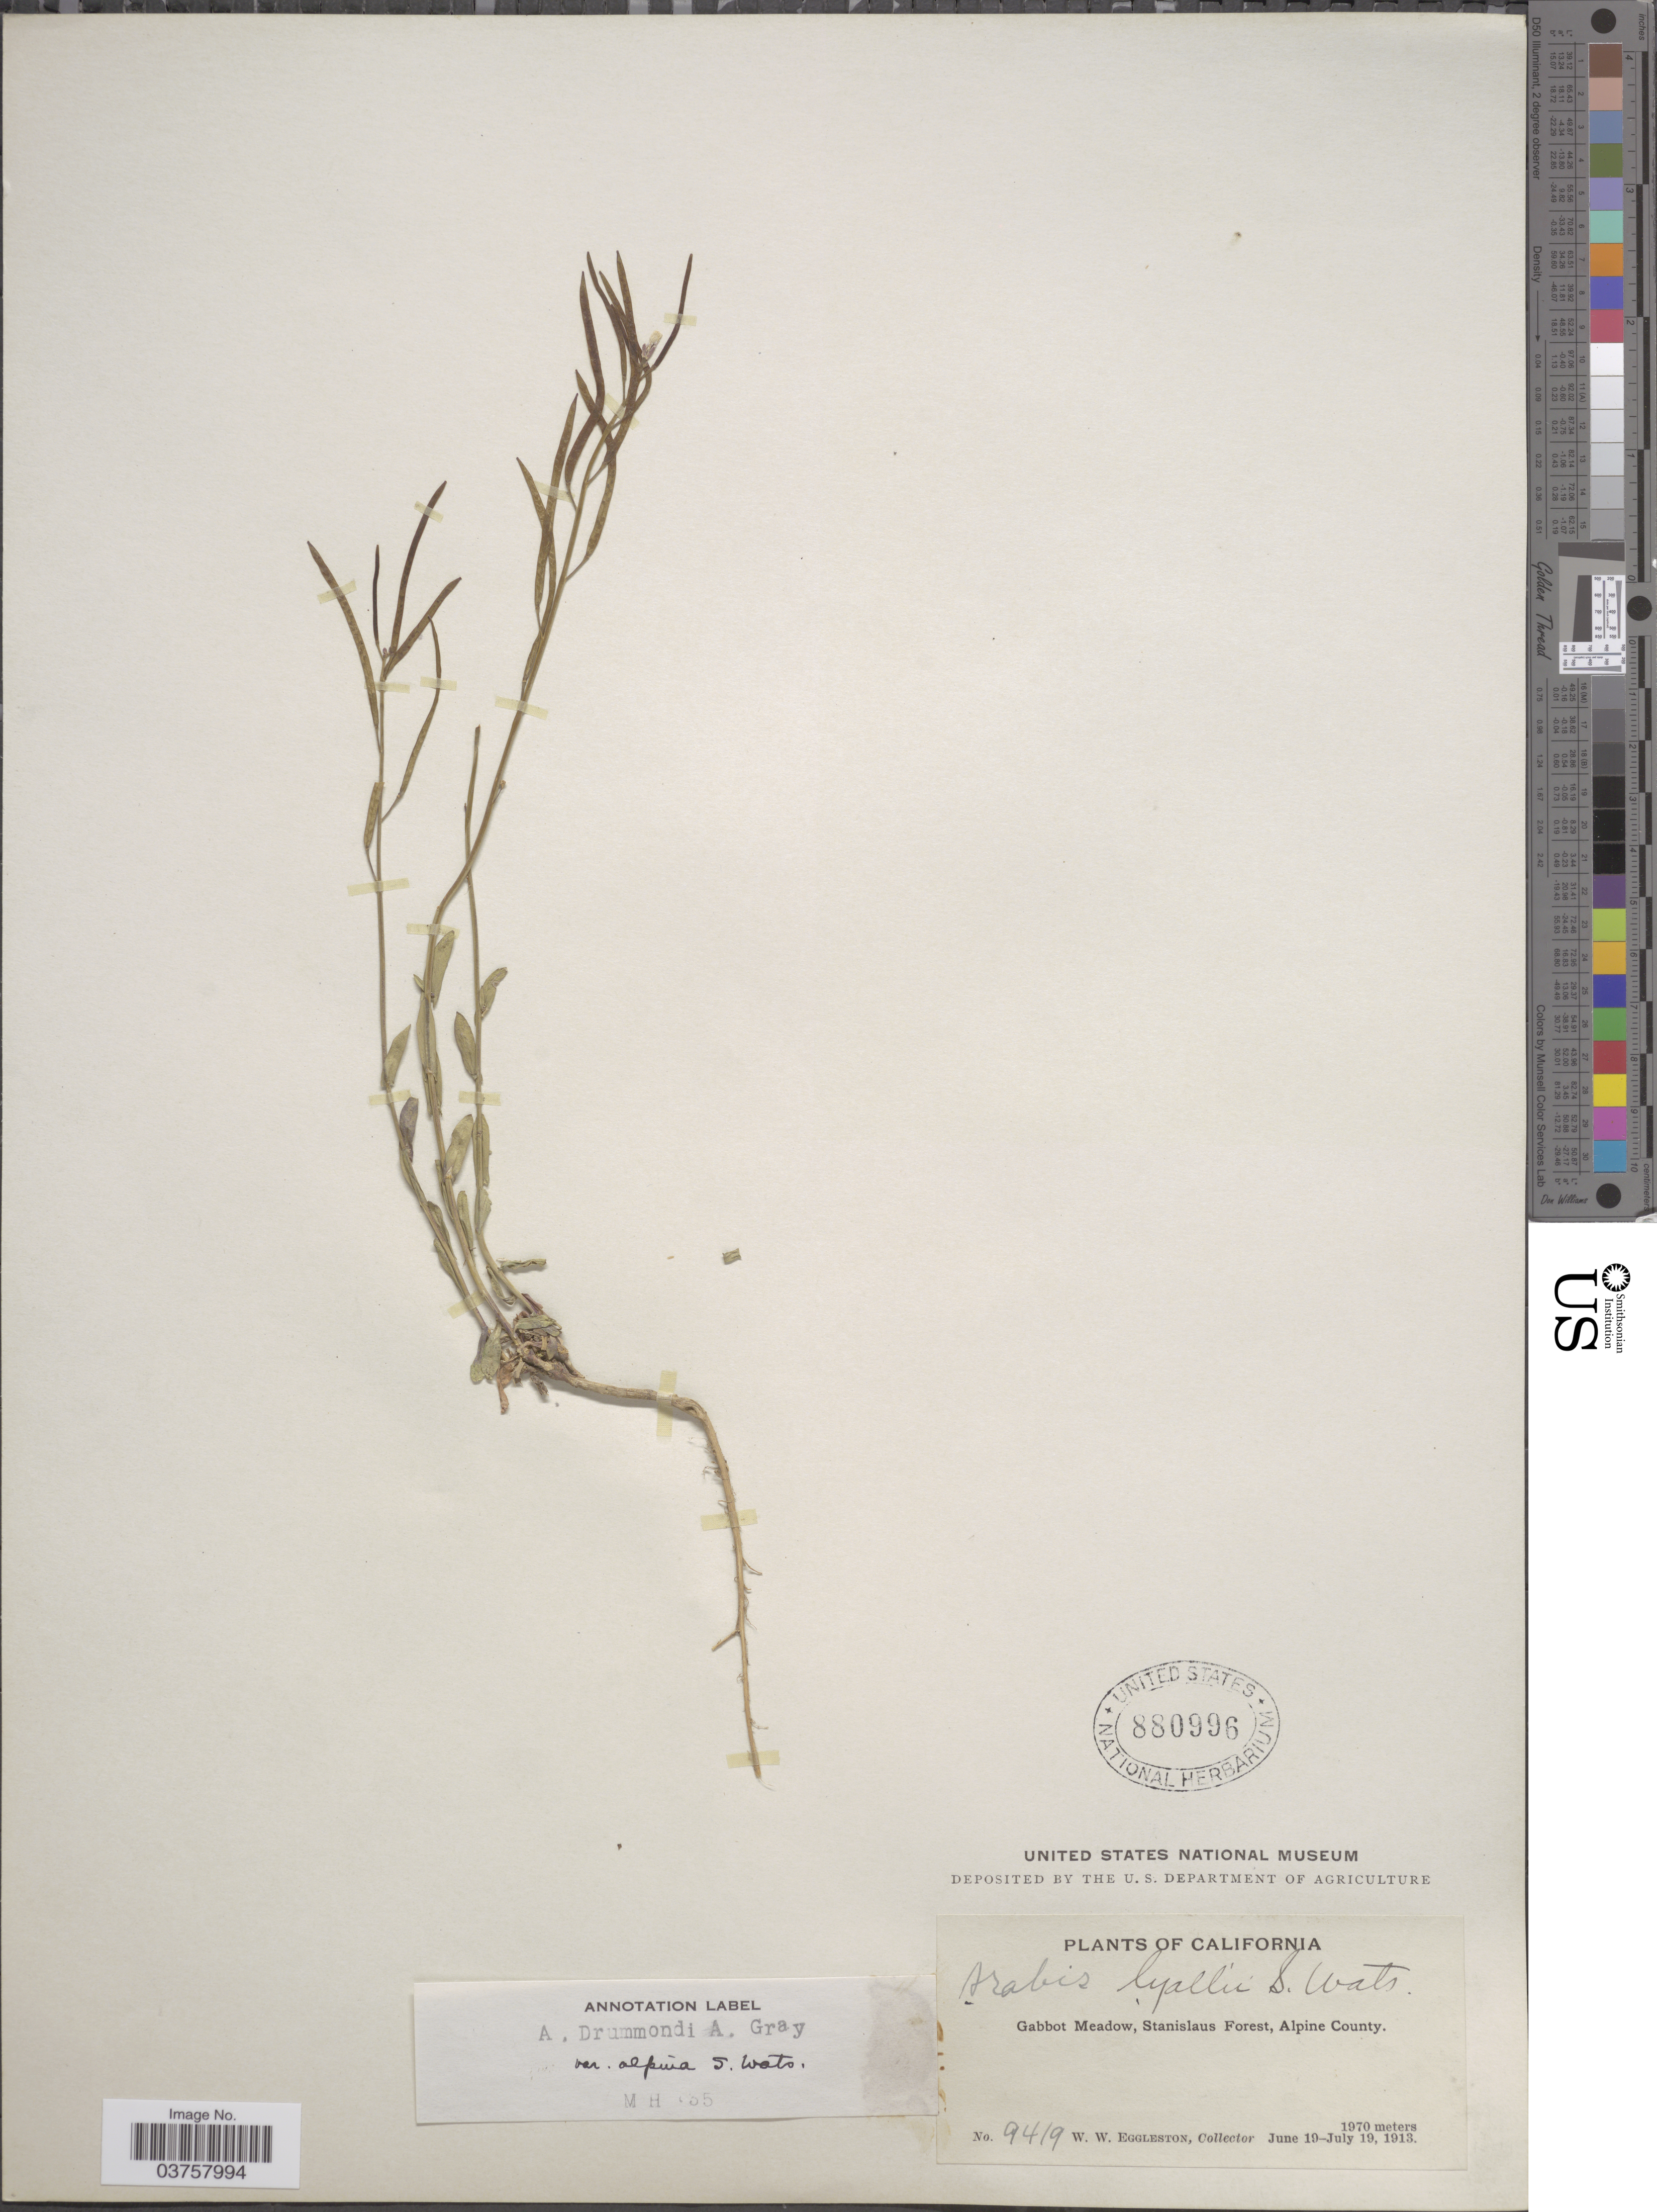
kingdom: Plantae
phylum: Tracheophyta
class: Magnoliopsida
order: Brassicales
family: Brassicaceae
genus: Arabis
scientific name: Arabis lyallii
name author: S. Watson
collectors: W. W. Eggleston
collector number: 9419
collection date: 1913-06-19/1913-07-19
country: United States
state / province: California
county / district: Alpine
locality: Gabbot Meadow, Stanislaus Forest, Alpine County.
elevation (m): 1970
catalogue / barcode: US 880996